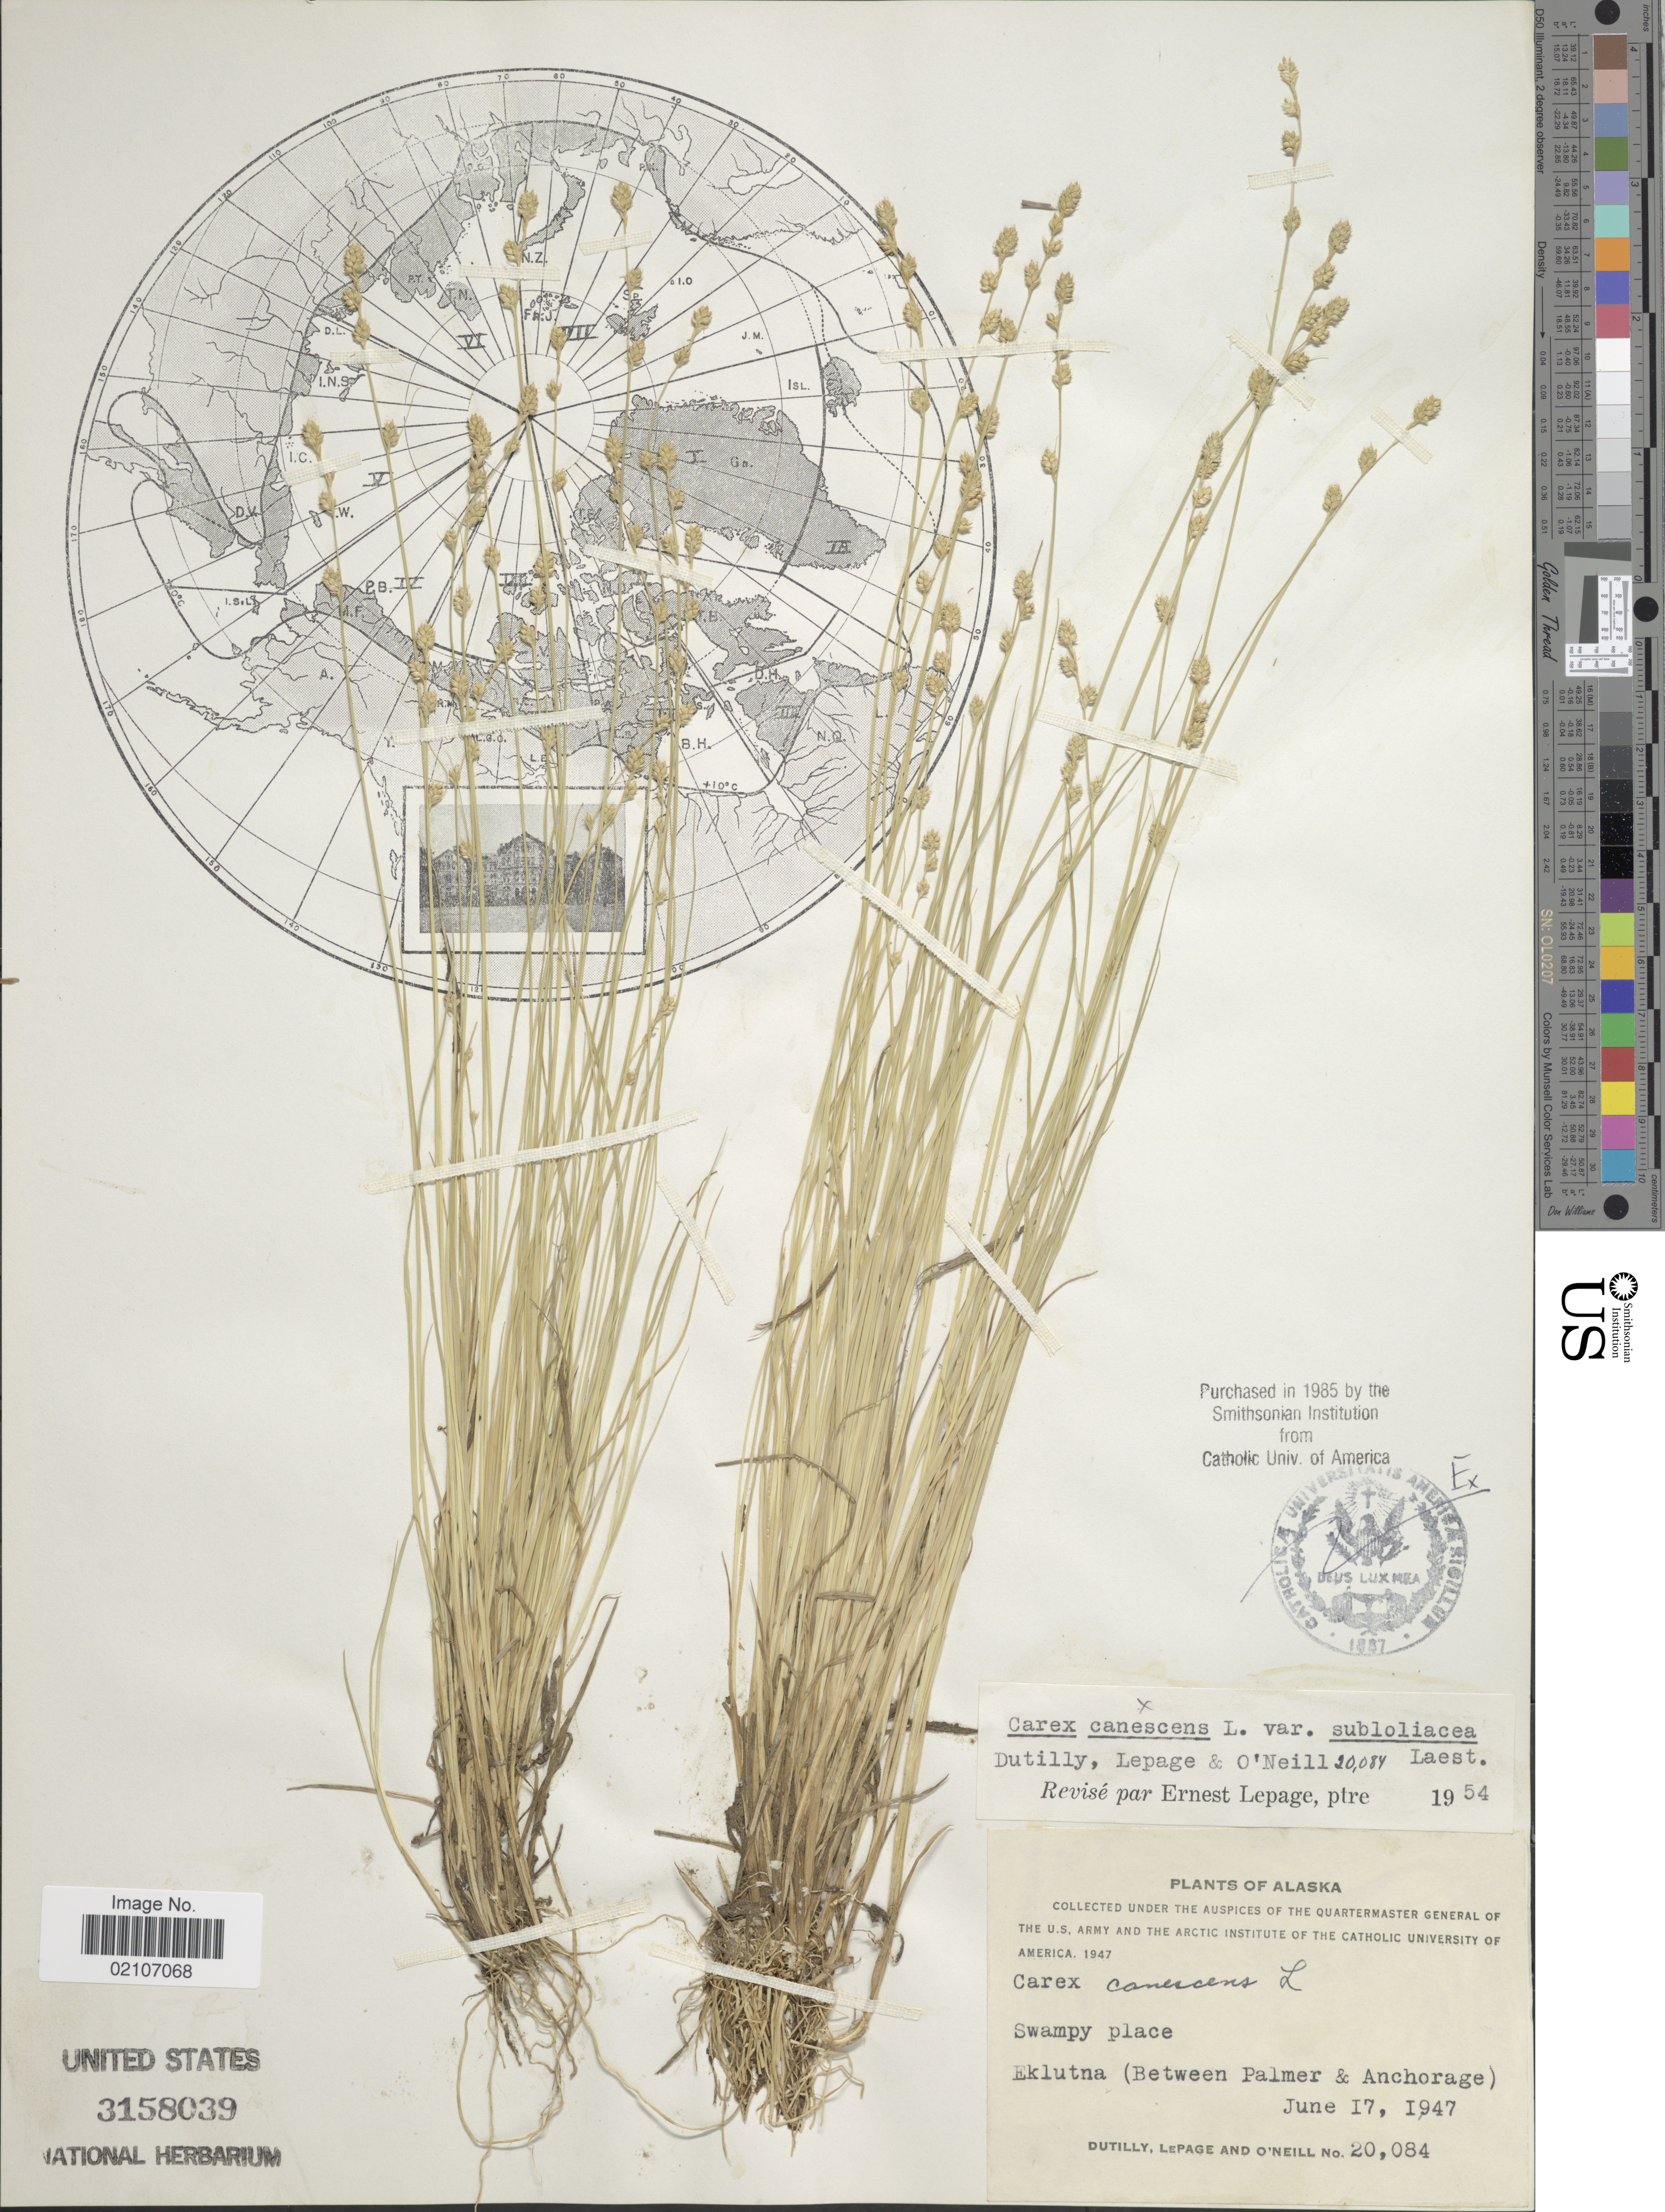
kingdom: Plantae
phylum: Tracheophyta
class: Liliopsida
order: Poales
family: Cyperaceae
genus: Carex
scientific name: Carex canescens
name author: L.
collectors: -. Dutilly, -. LePage & O'Neil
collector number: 20084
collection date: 1947-06-17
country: United States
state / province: Alaska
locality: Eklutna (Between Palmer & Anchorage)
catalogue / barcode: US 3158039